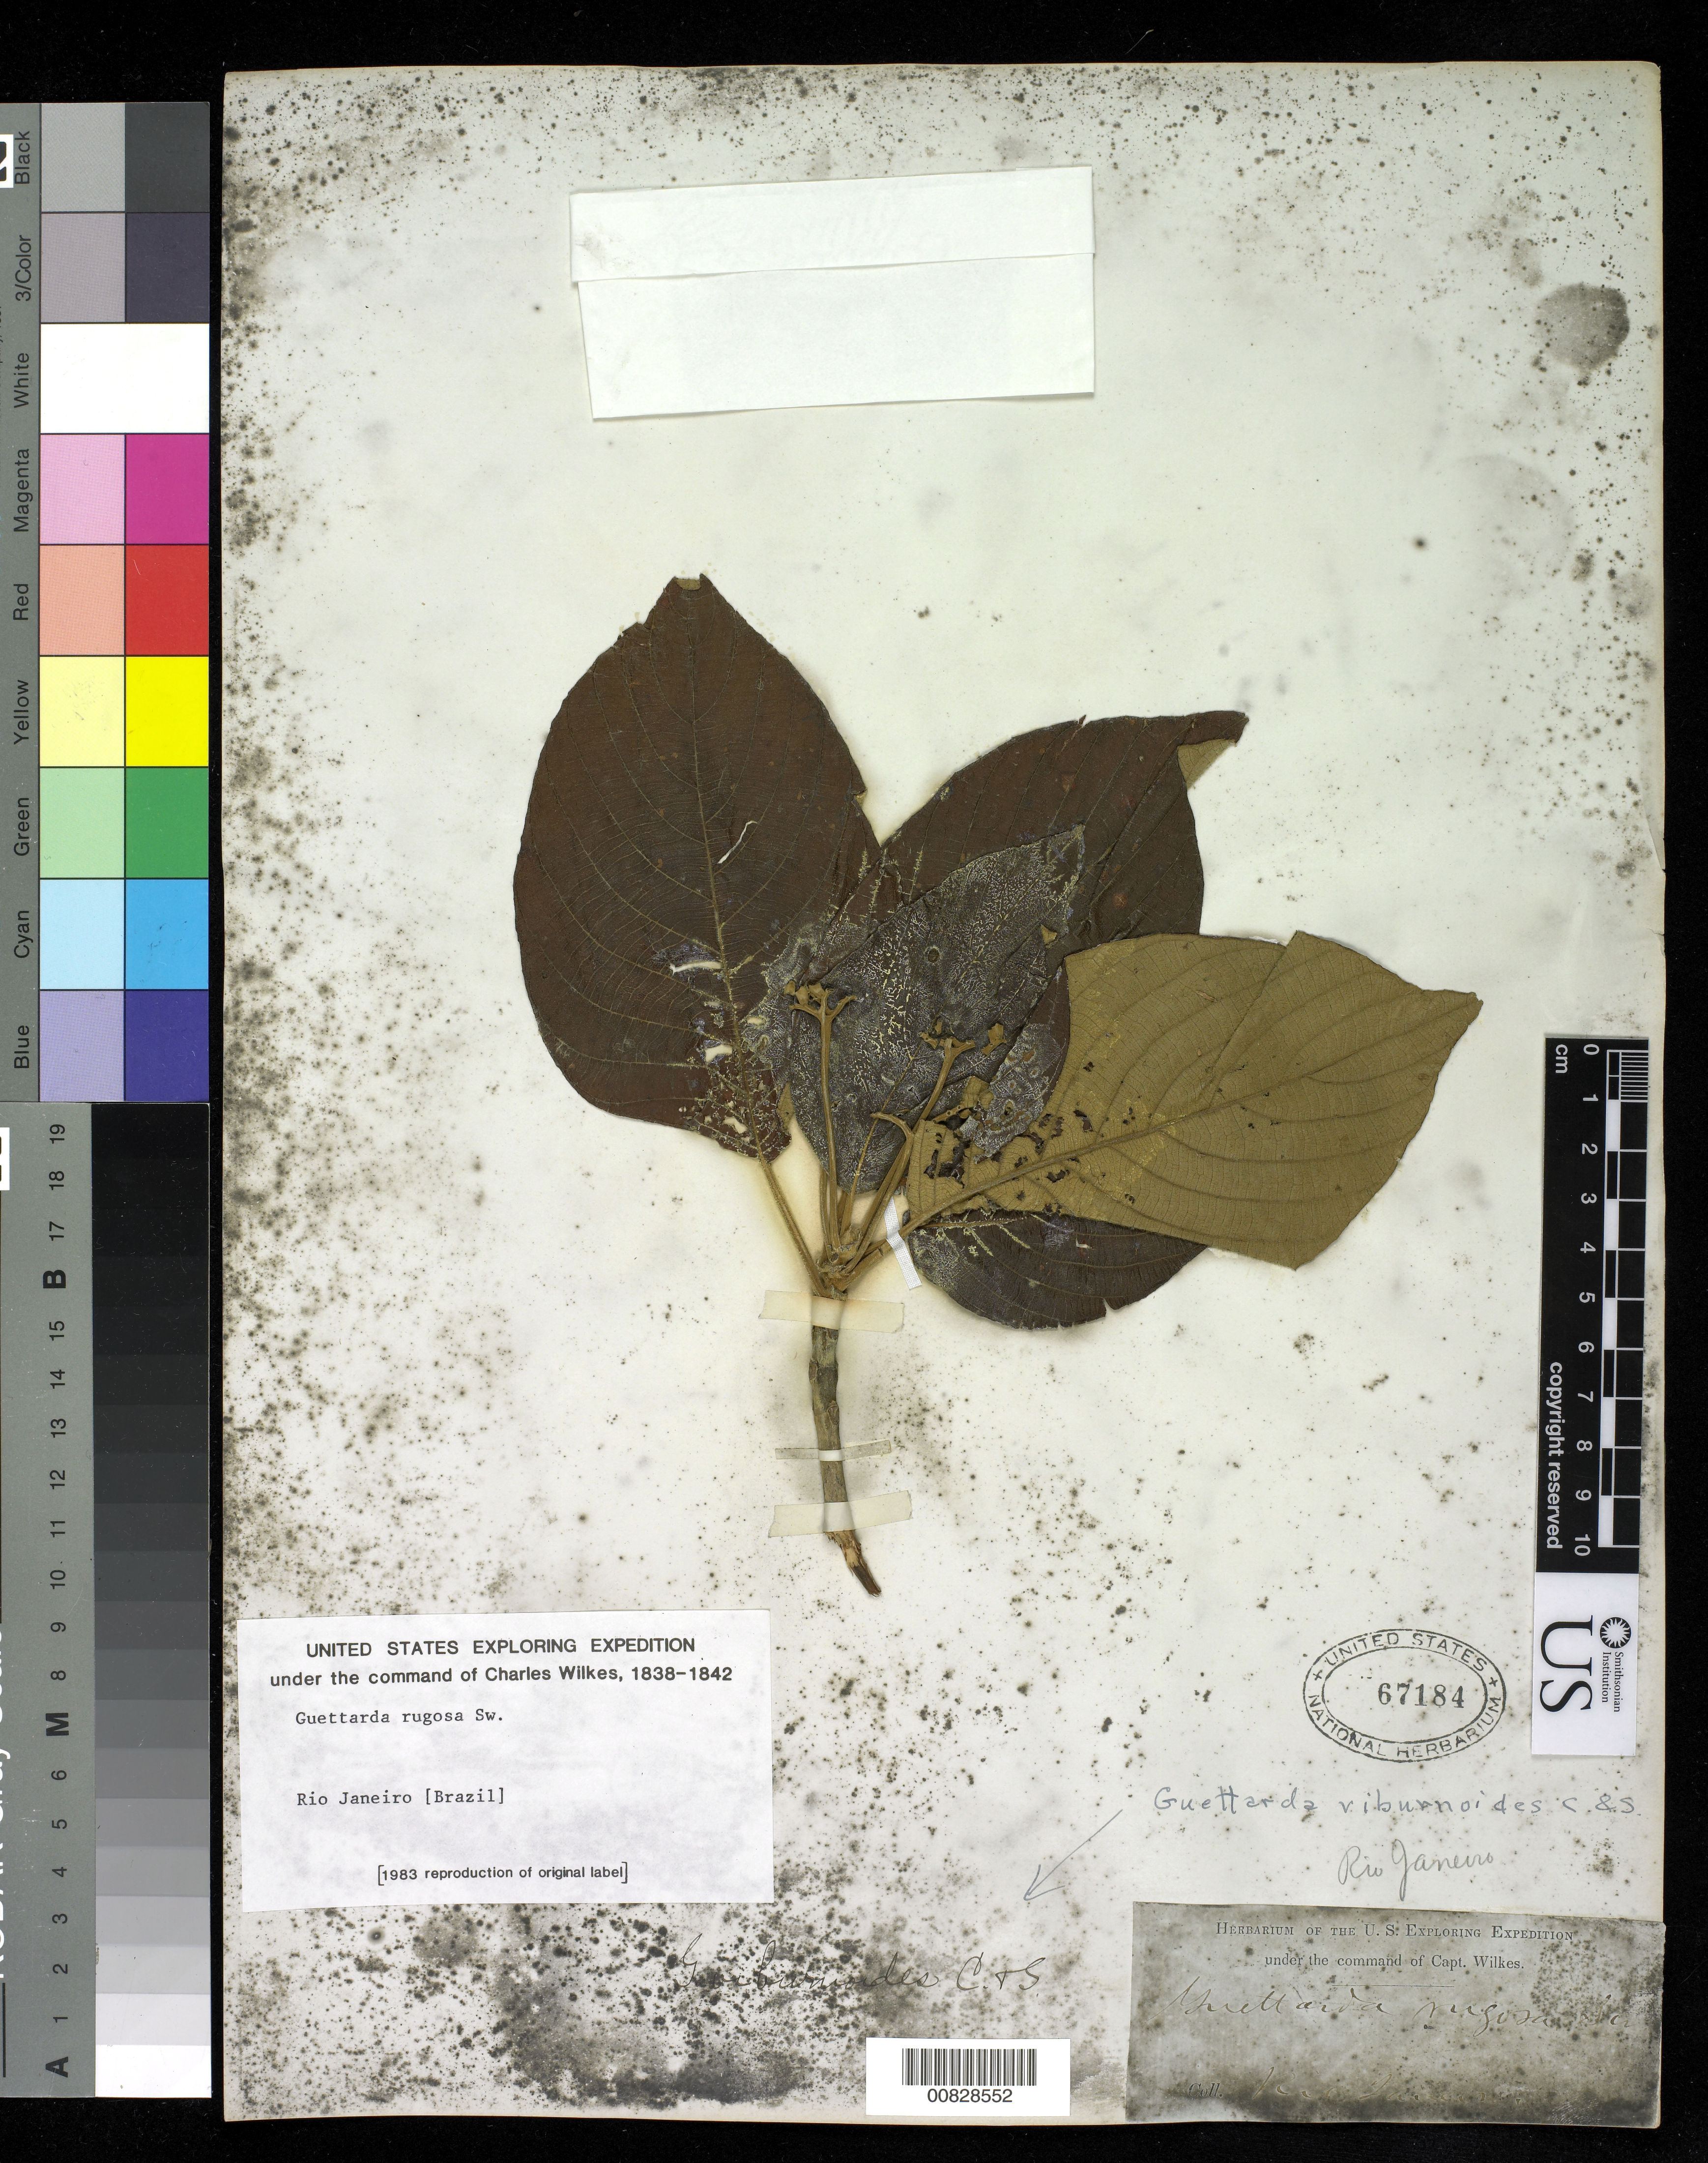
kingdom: Plantae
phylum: Tracheophyta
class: Magnoliopsida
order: Gentianales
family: Rubiaceae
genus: Guettarda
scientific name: Guettarda viburnoides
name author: Cham. & Schltdl.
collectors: Wilkes Explor. Exped.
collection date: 1838/1842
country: Brazil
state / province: Rio de Janeiro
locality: Rio Janeiro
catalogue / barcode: US 67184